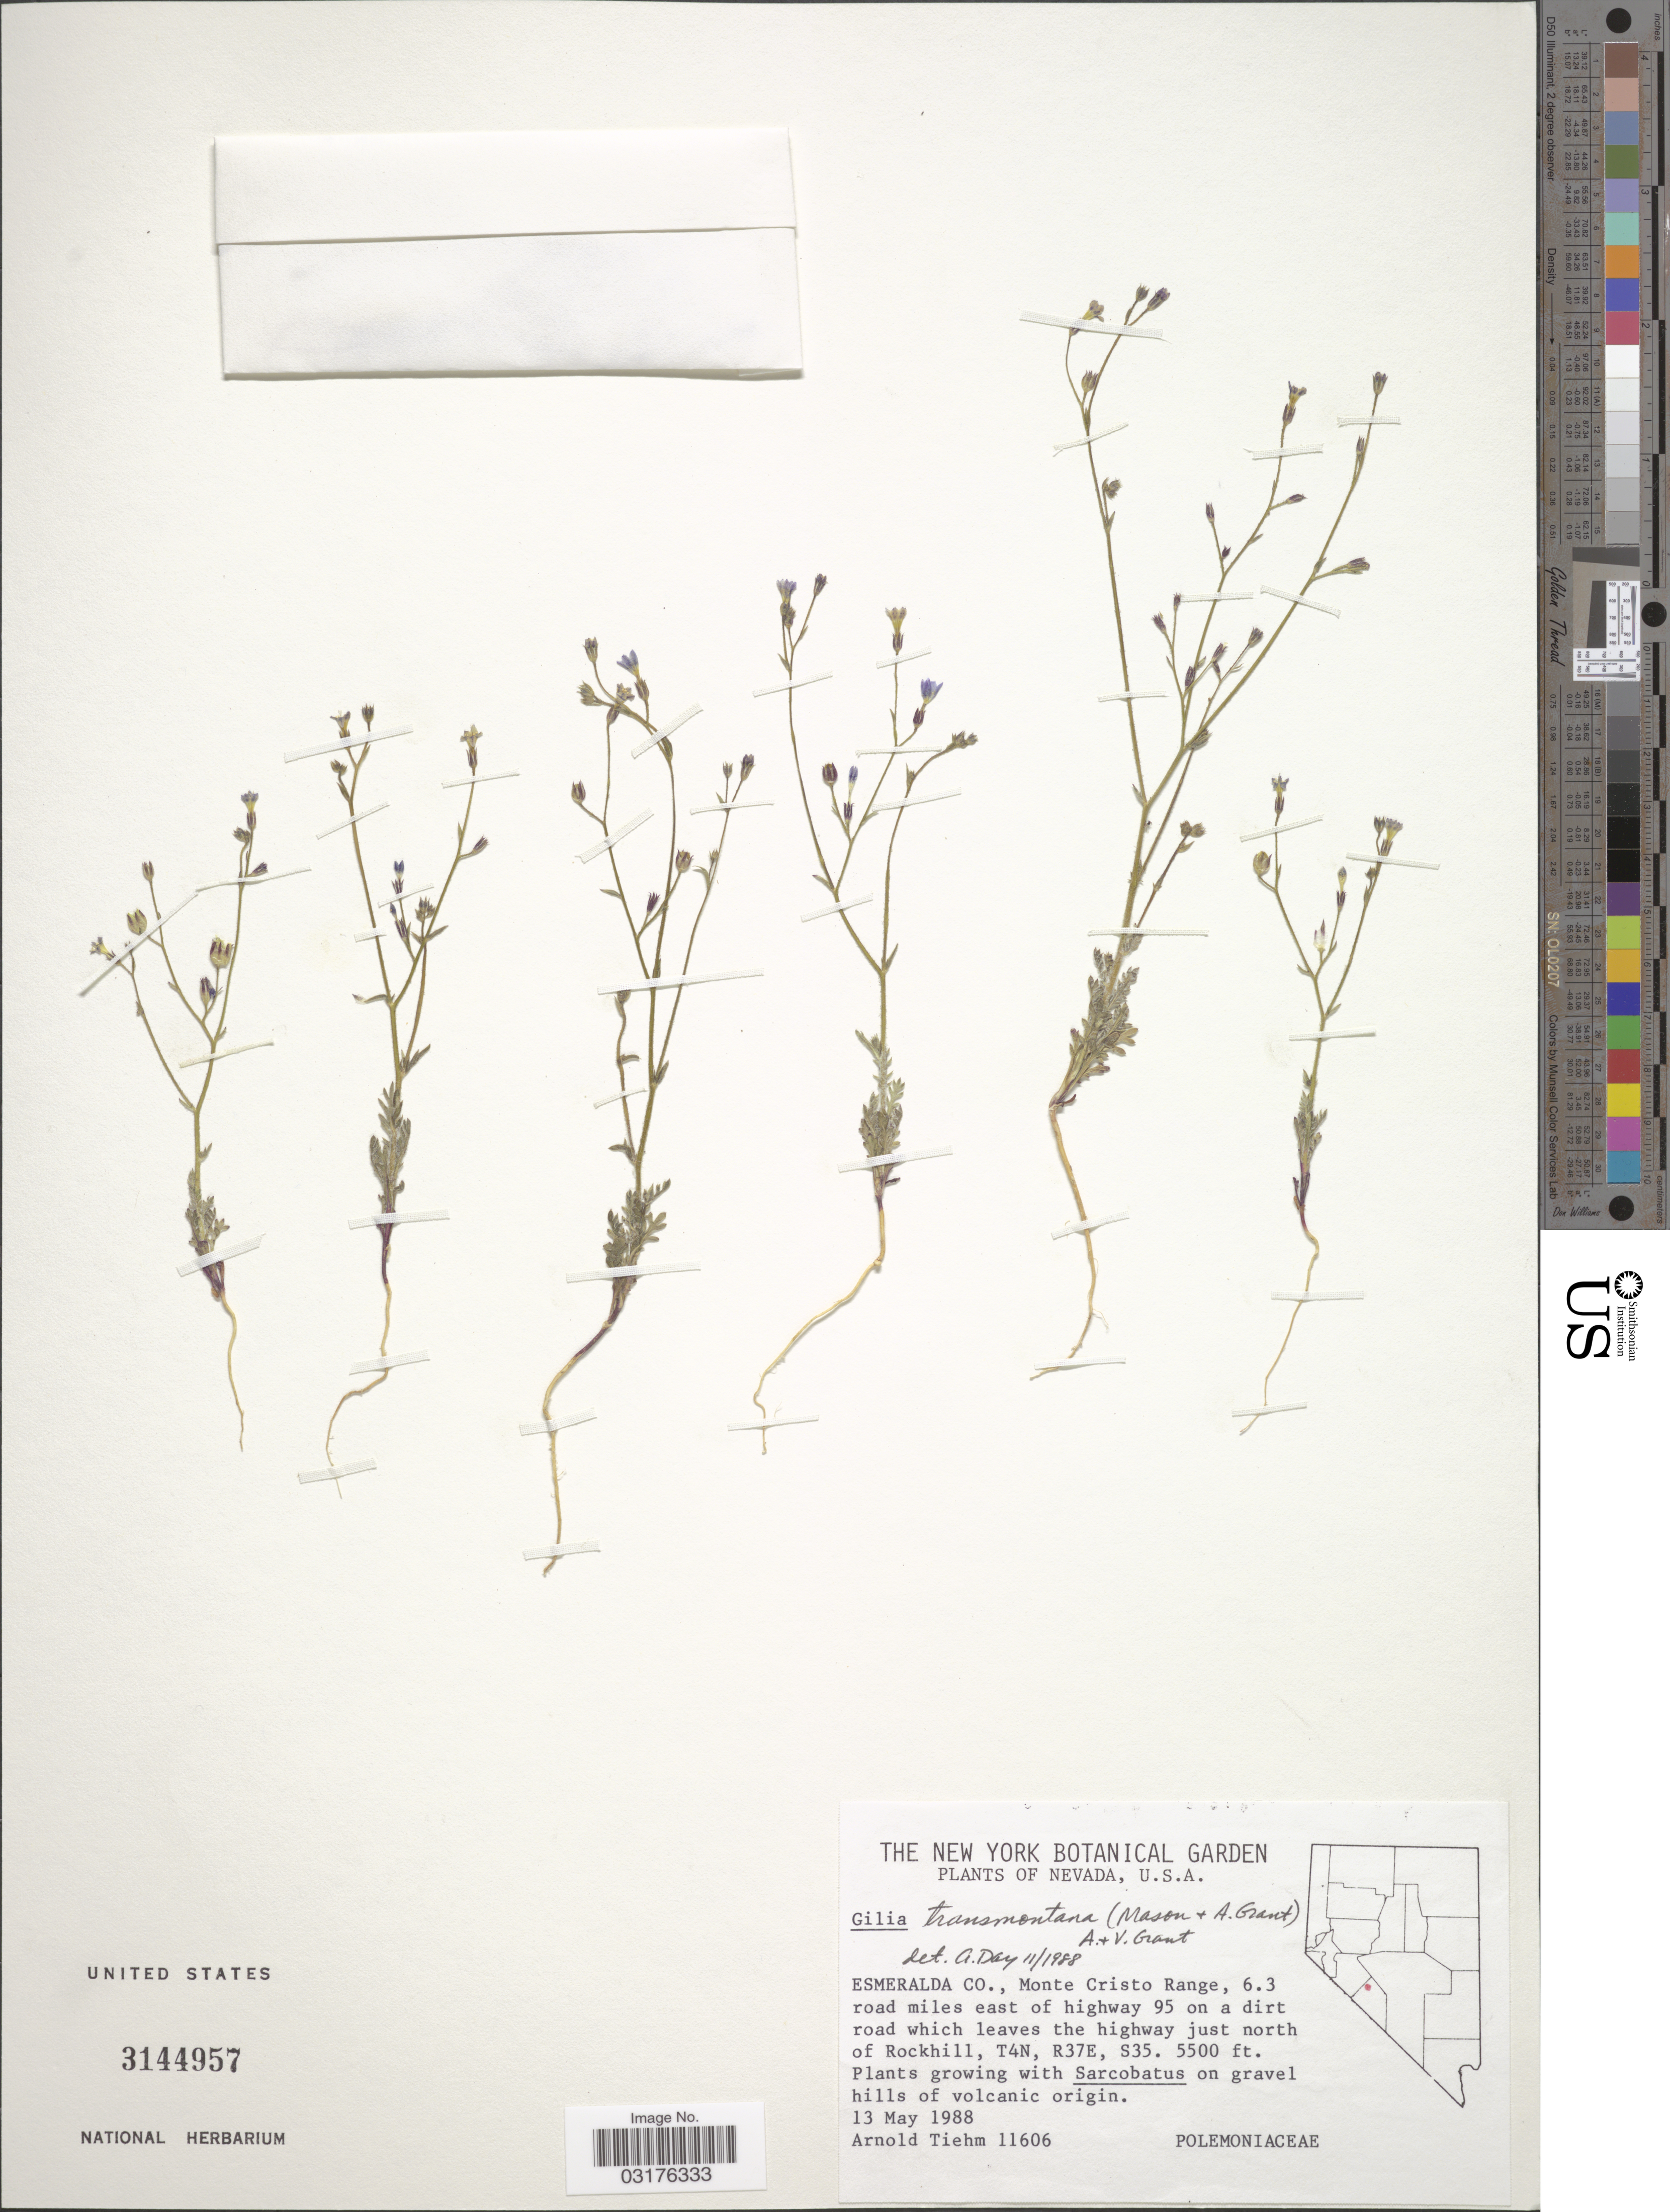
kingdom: Plantae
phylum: Tracheophyta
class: Magnoliopsida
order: Ericales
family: Polemoniaceae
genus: Gilia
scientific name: Gilia transmontana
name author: (H. Mason & A.D. Grant) A.D. Grant & V.E. Grant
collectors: A. Tiehm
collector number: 11606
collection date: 1988-05-13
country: United States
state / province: Nevada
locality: Esmeralda Co., Monte Cristo Range, 6.3 road miles east of highway 95 on a dirt road which leaves the highway just north of Rockhill, T4N, R37E, S35.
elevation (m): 1676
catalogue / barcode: US 3144957